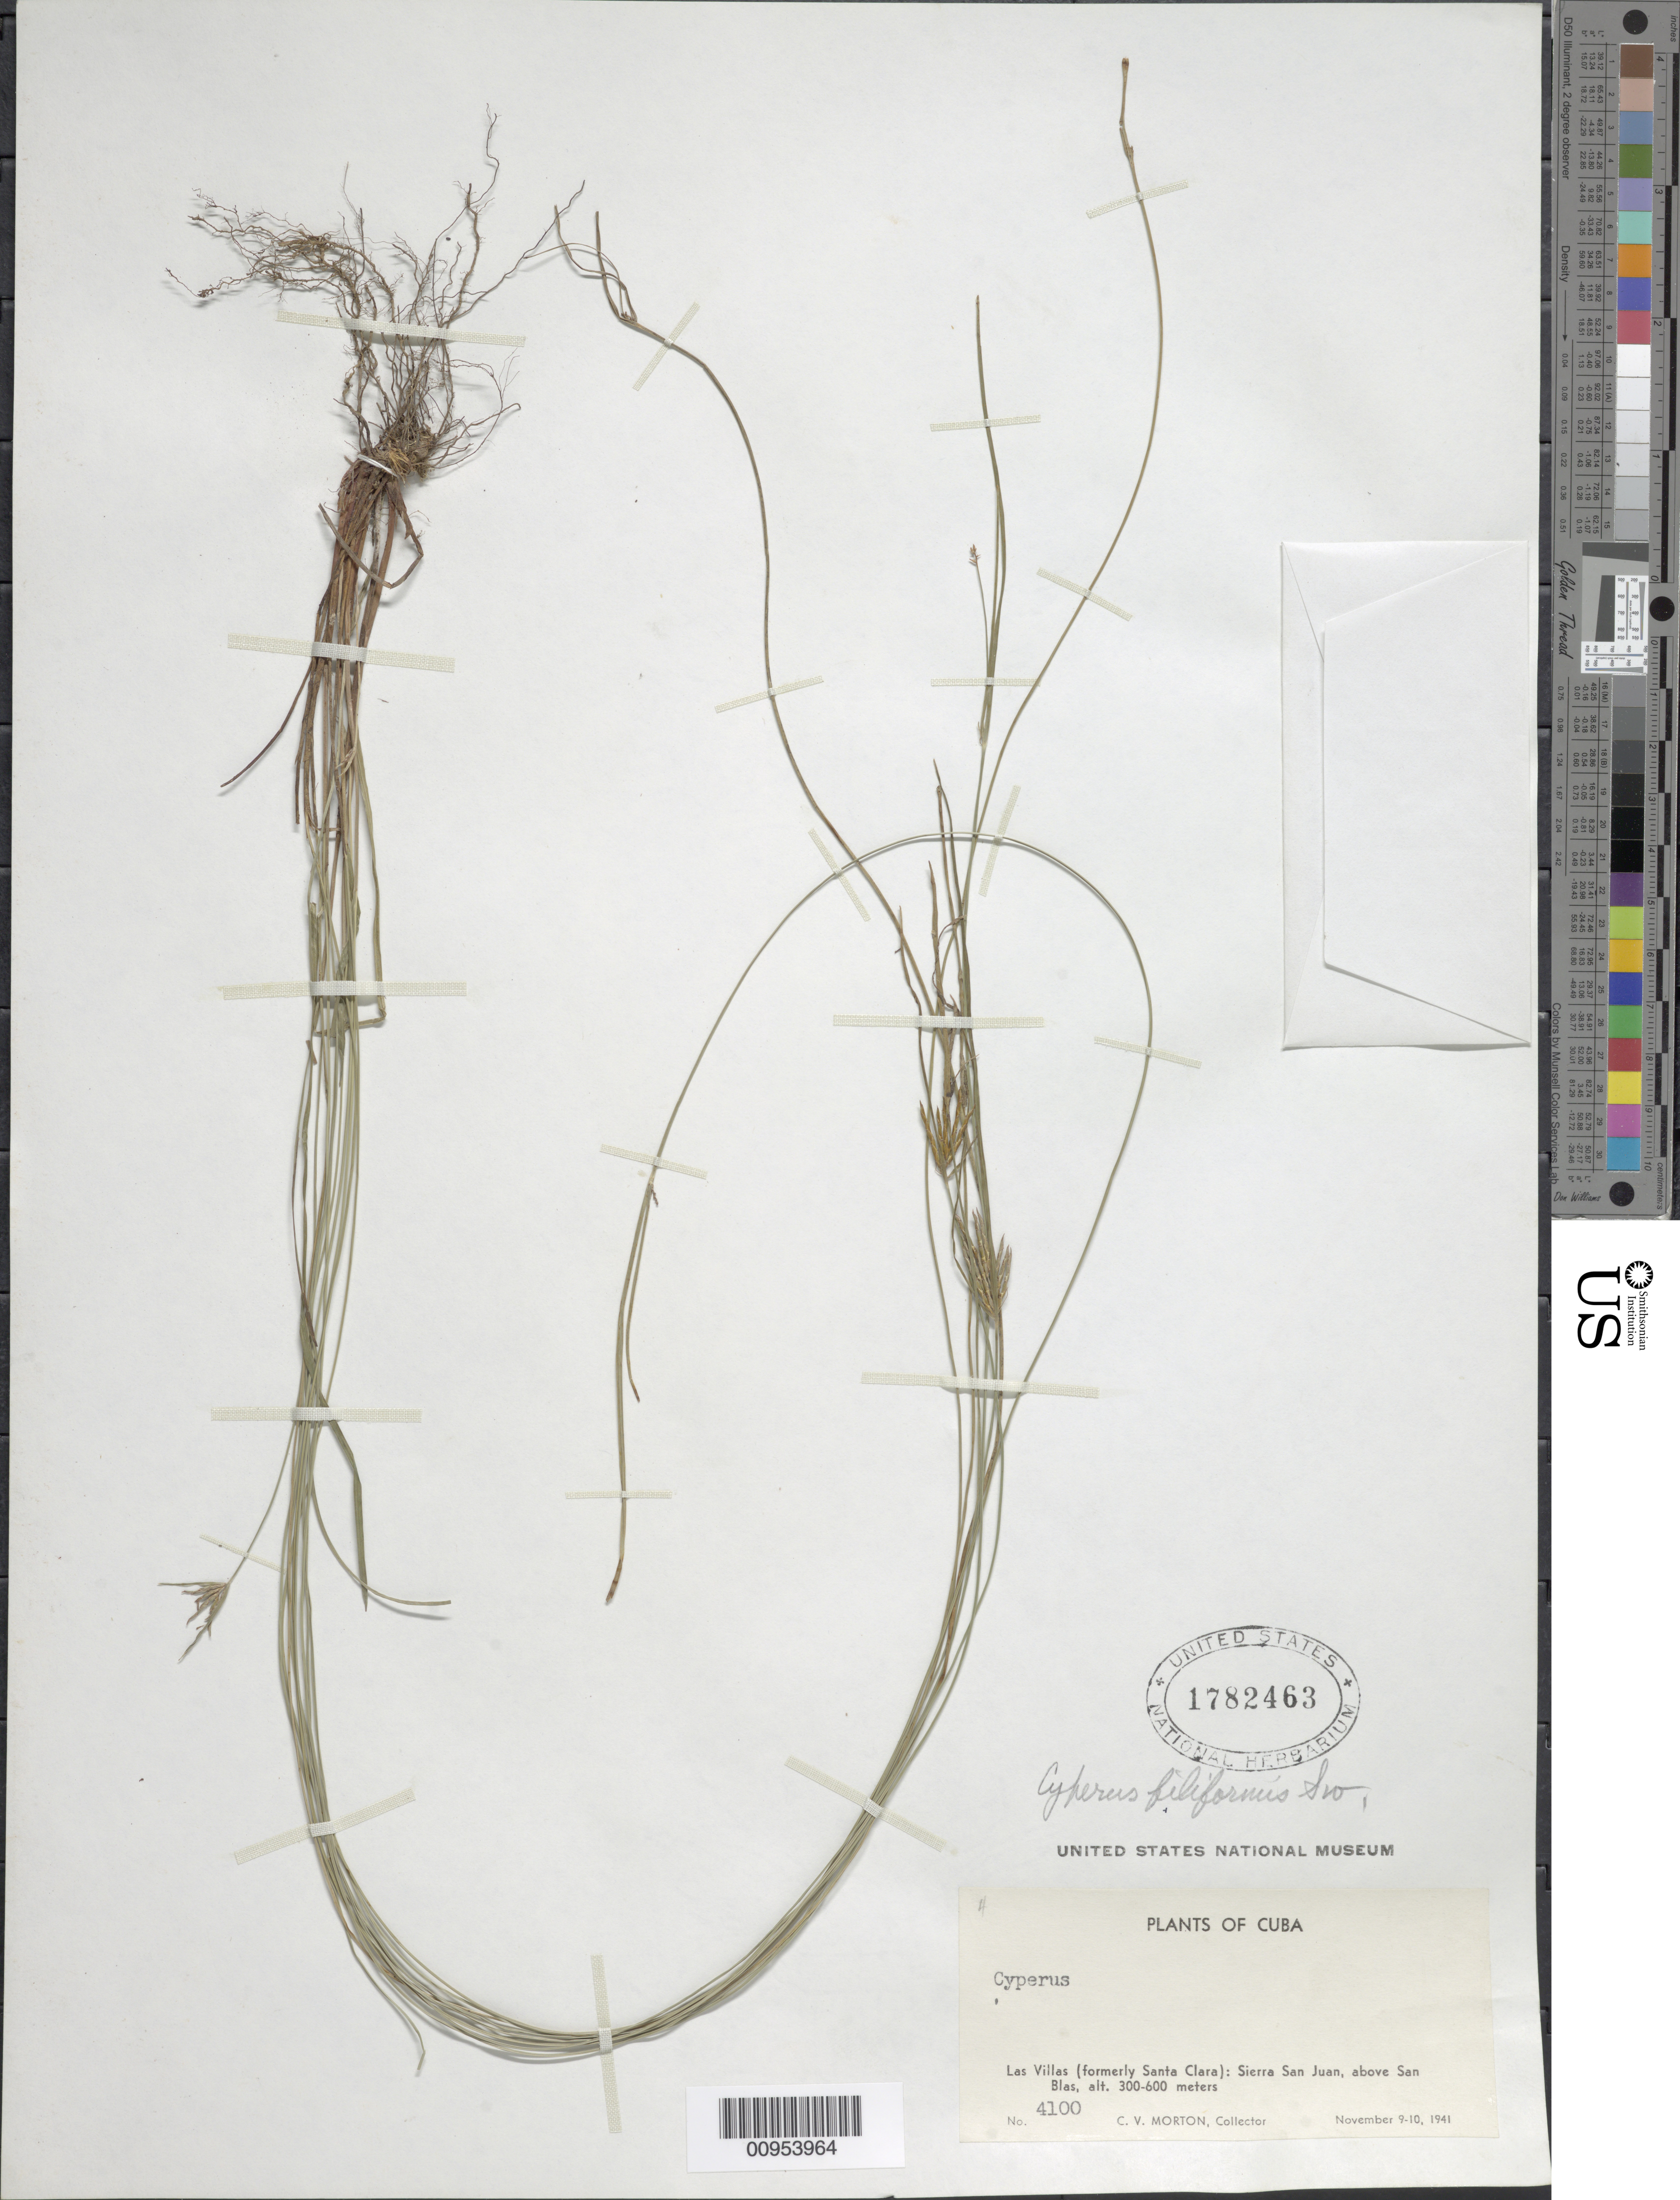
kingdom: Plantae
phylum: Tracheophyta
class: Liliopsida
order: Poales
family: Cyperaceae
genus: Cyperus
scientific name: Cyperus filiformis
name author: Sw.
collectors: C. V. Morton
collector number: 4100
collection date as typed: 09 Nov 1941 to 10 Nov 1941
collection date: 1941-11-09/1941-11-10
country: Cuba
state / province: Las Villas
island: Cuba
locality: Sierra San Juan, above San Blas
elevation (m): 300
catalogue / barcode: US 1782463